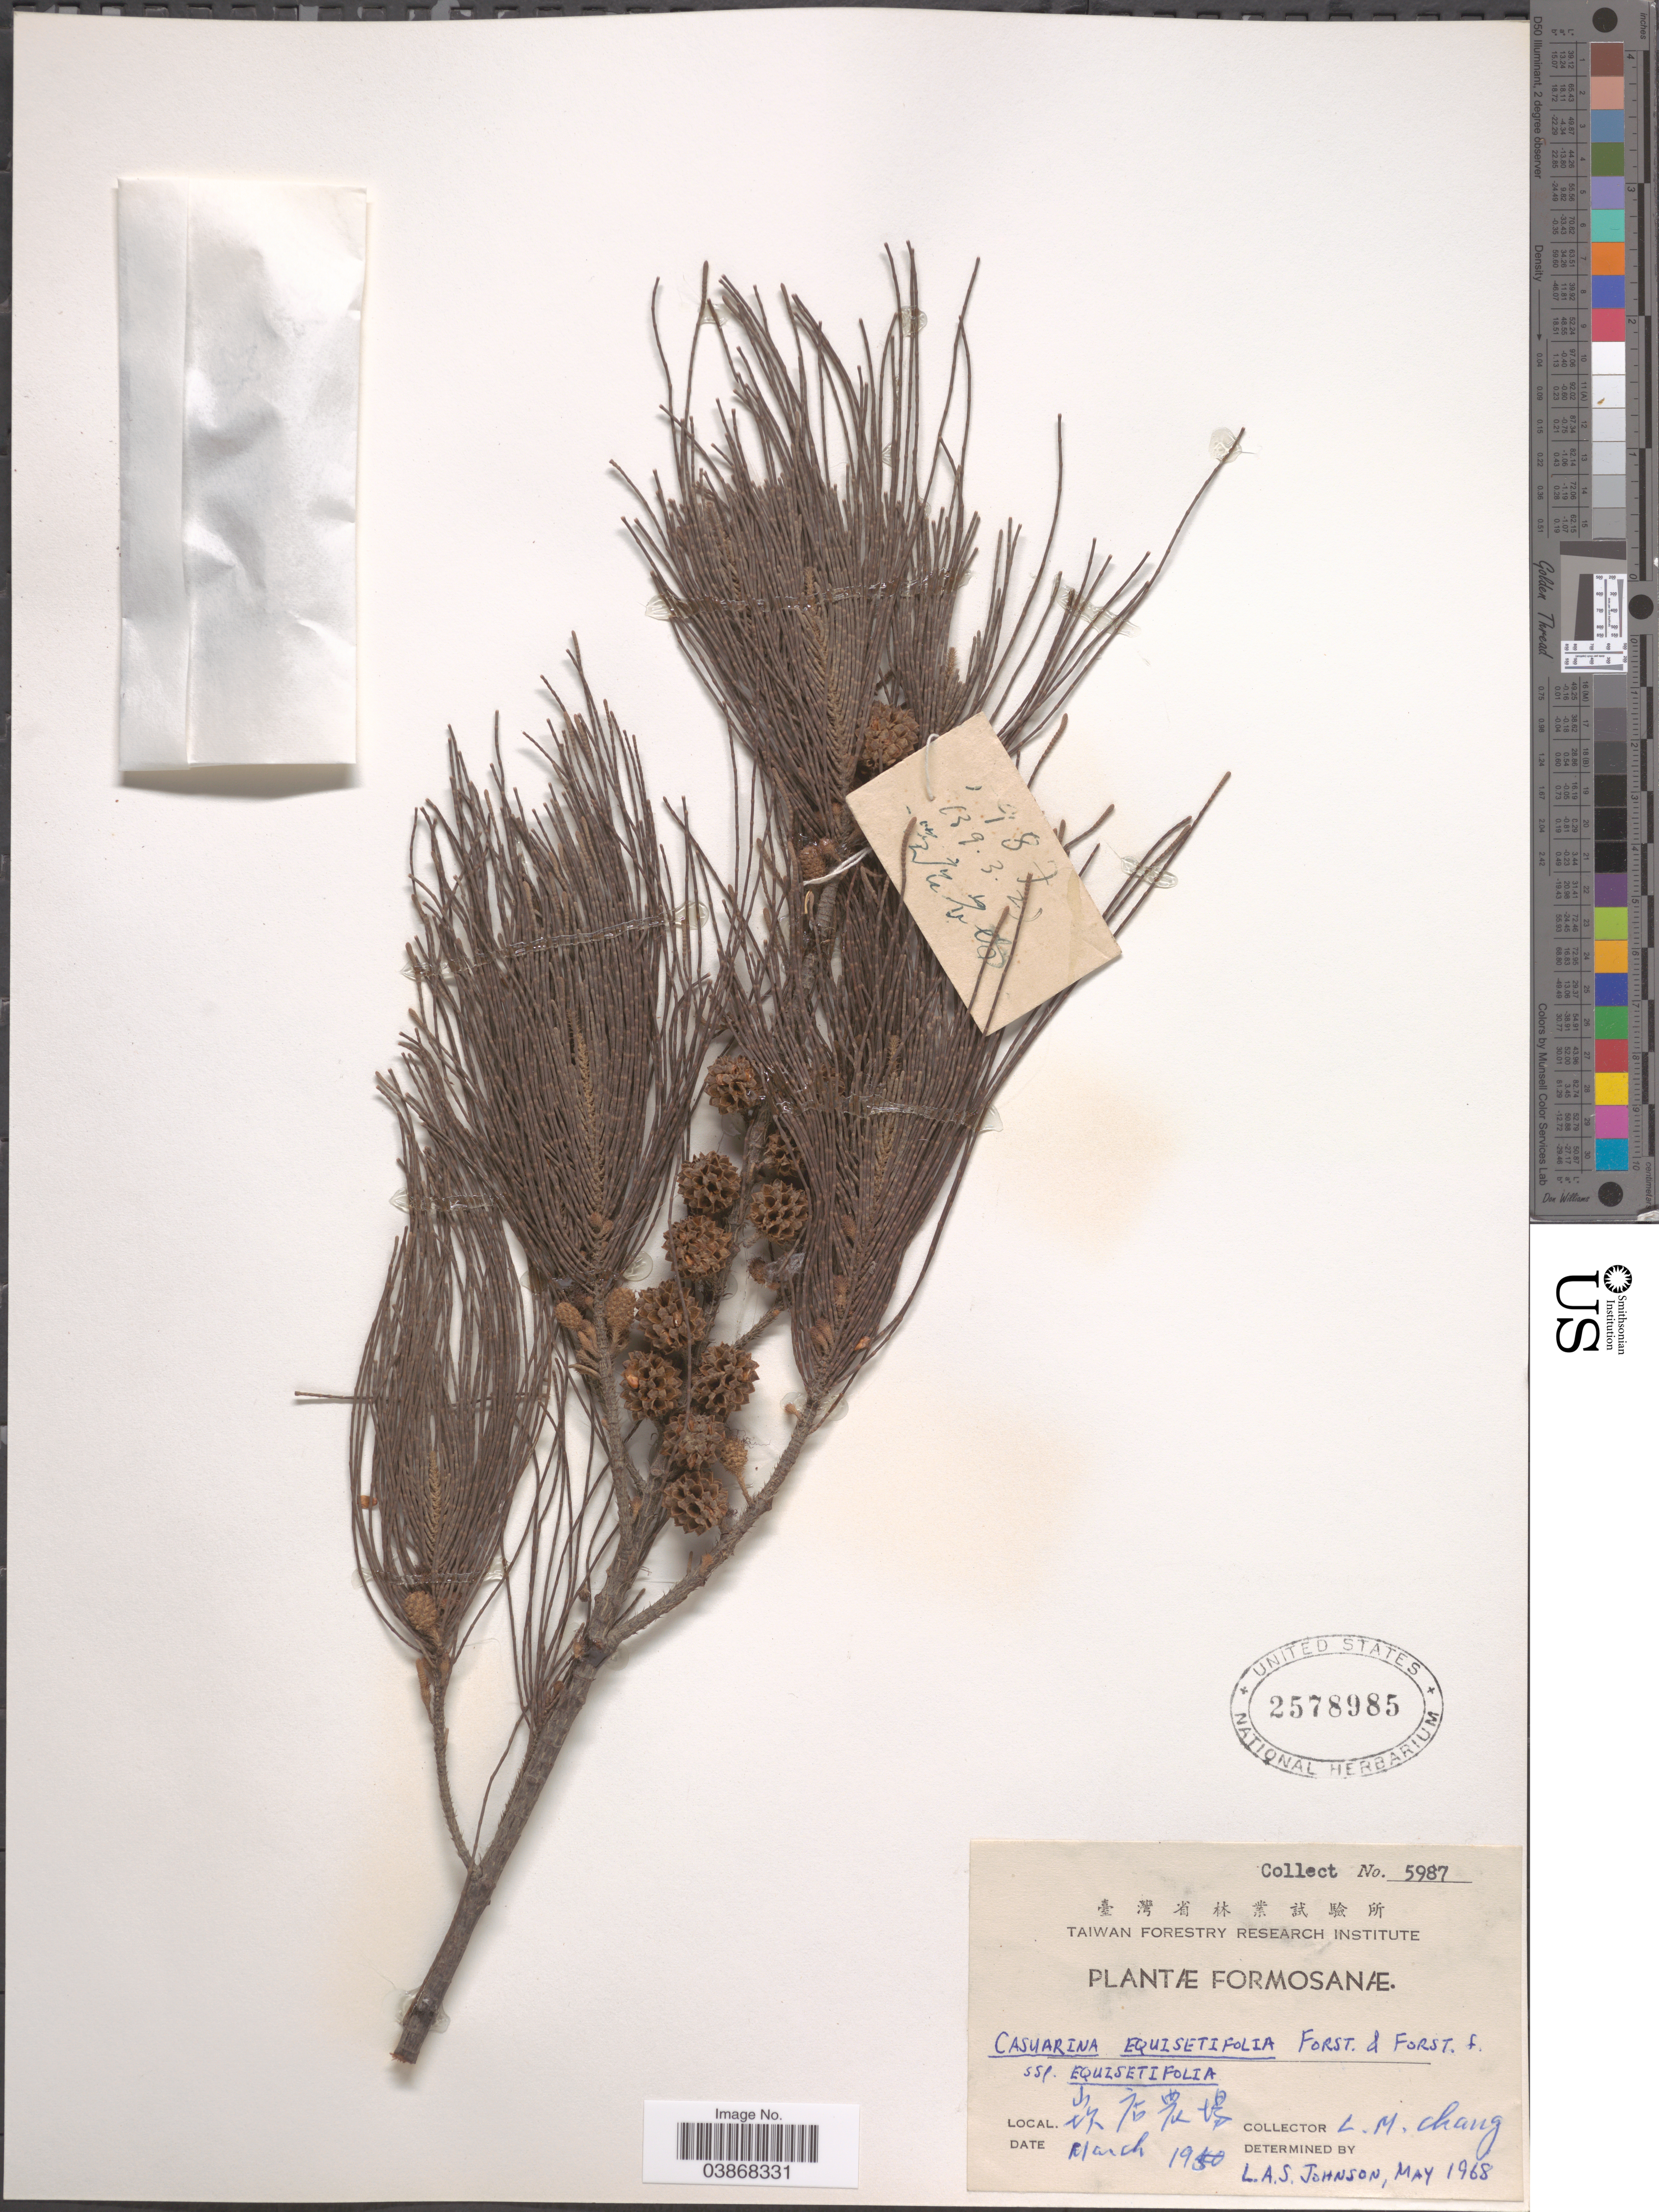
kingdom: Plantae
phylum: Tracheophyta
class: Magnoliopsida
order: Fagales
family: Casuarinaceae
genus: Casuarina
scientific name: Casuarina equisetifolia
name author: L.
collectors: L. Chang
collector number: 5987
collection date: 1950-03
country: Taiwan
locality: Formosanæ.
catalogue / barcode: US 2578985